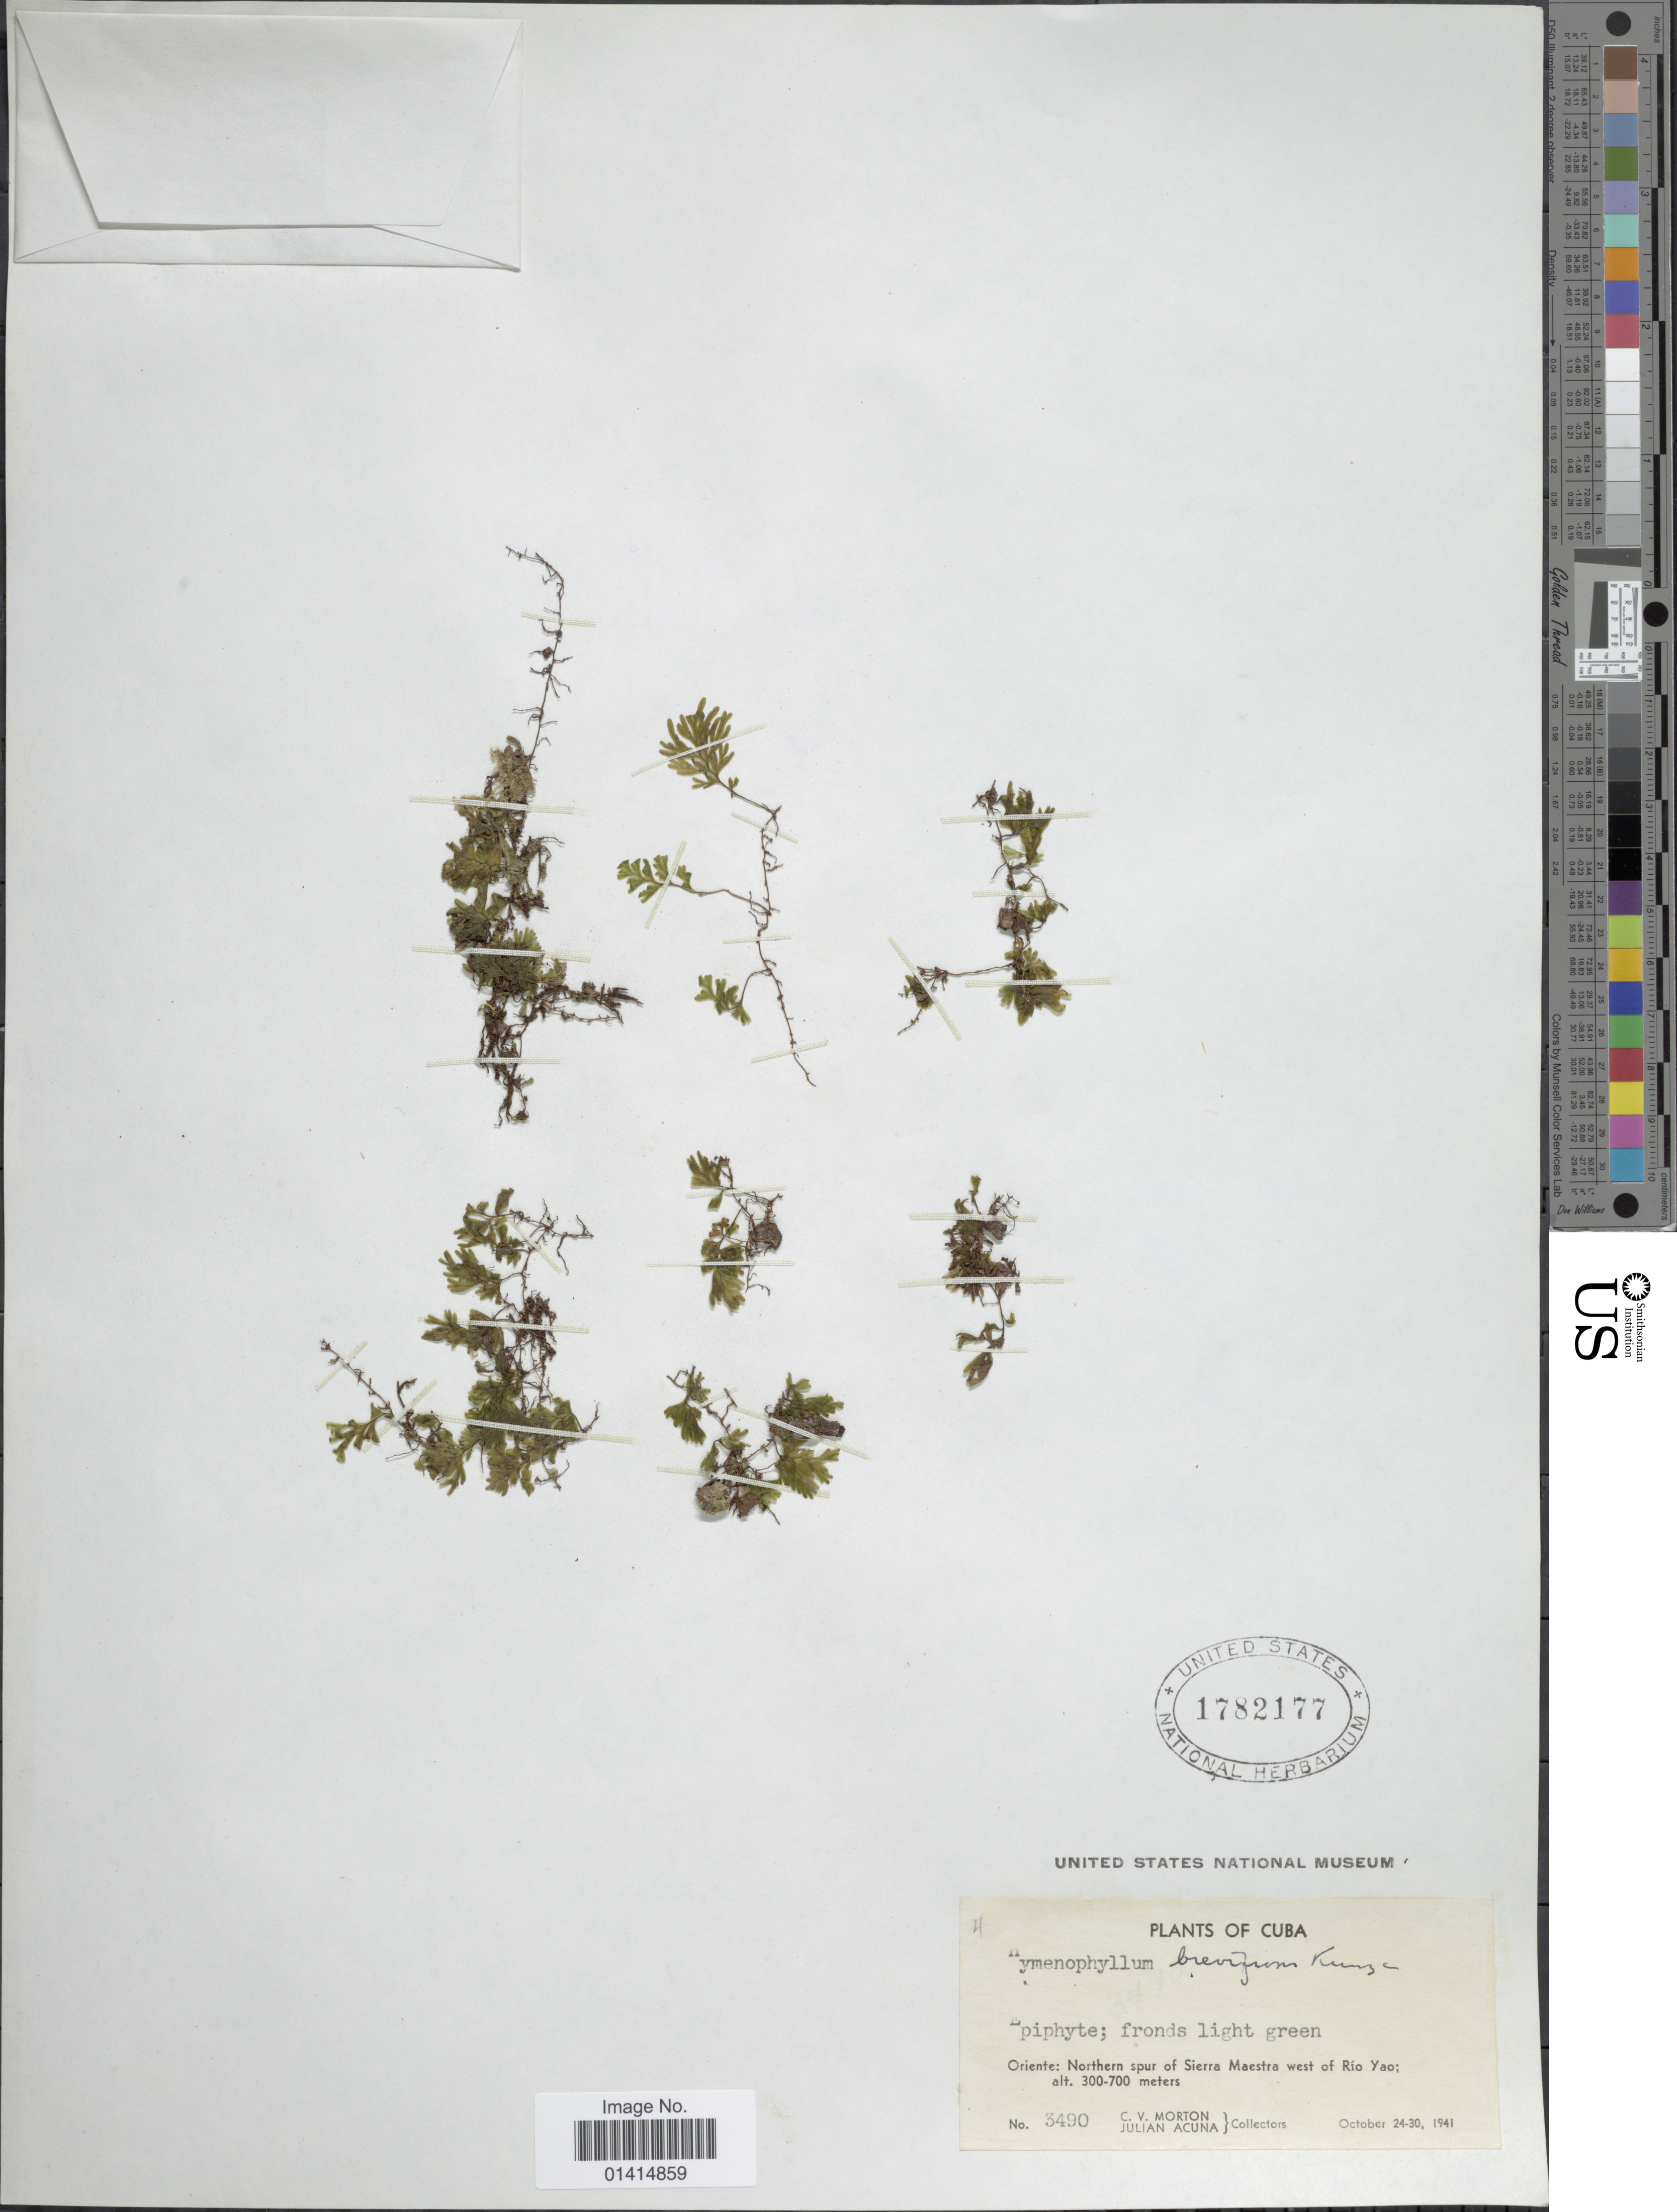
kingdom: Plantae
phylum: Tracheophyta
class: Polypodiopsida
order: Hymenophyllales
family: Hymenophyllaceae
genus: Hymenophyllum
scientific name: Hymenophyllum brevifrons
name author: Kunze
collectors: C. V. Morton & J. B. Acuña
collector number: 3490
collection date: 1941-10-24/1941-10-30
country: Cuba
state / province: Oriente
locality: Northern spur of Sierra Maestra west of Río Yao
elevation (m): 300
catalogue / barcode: US 1782177